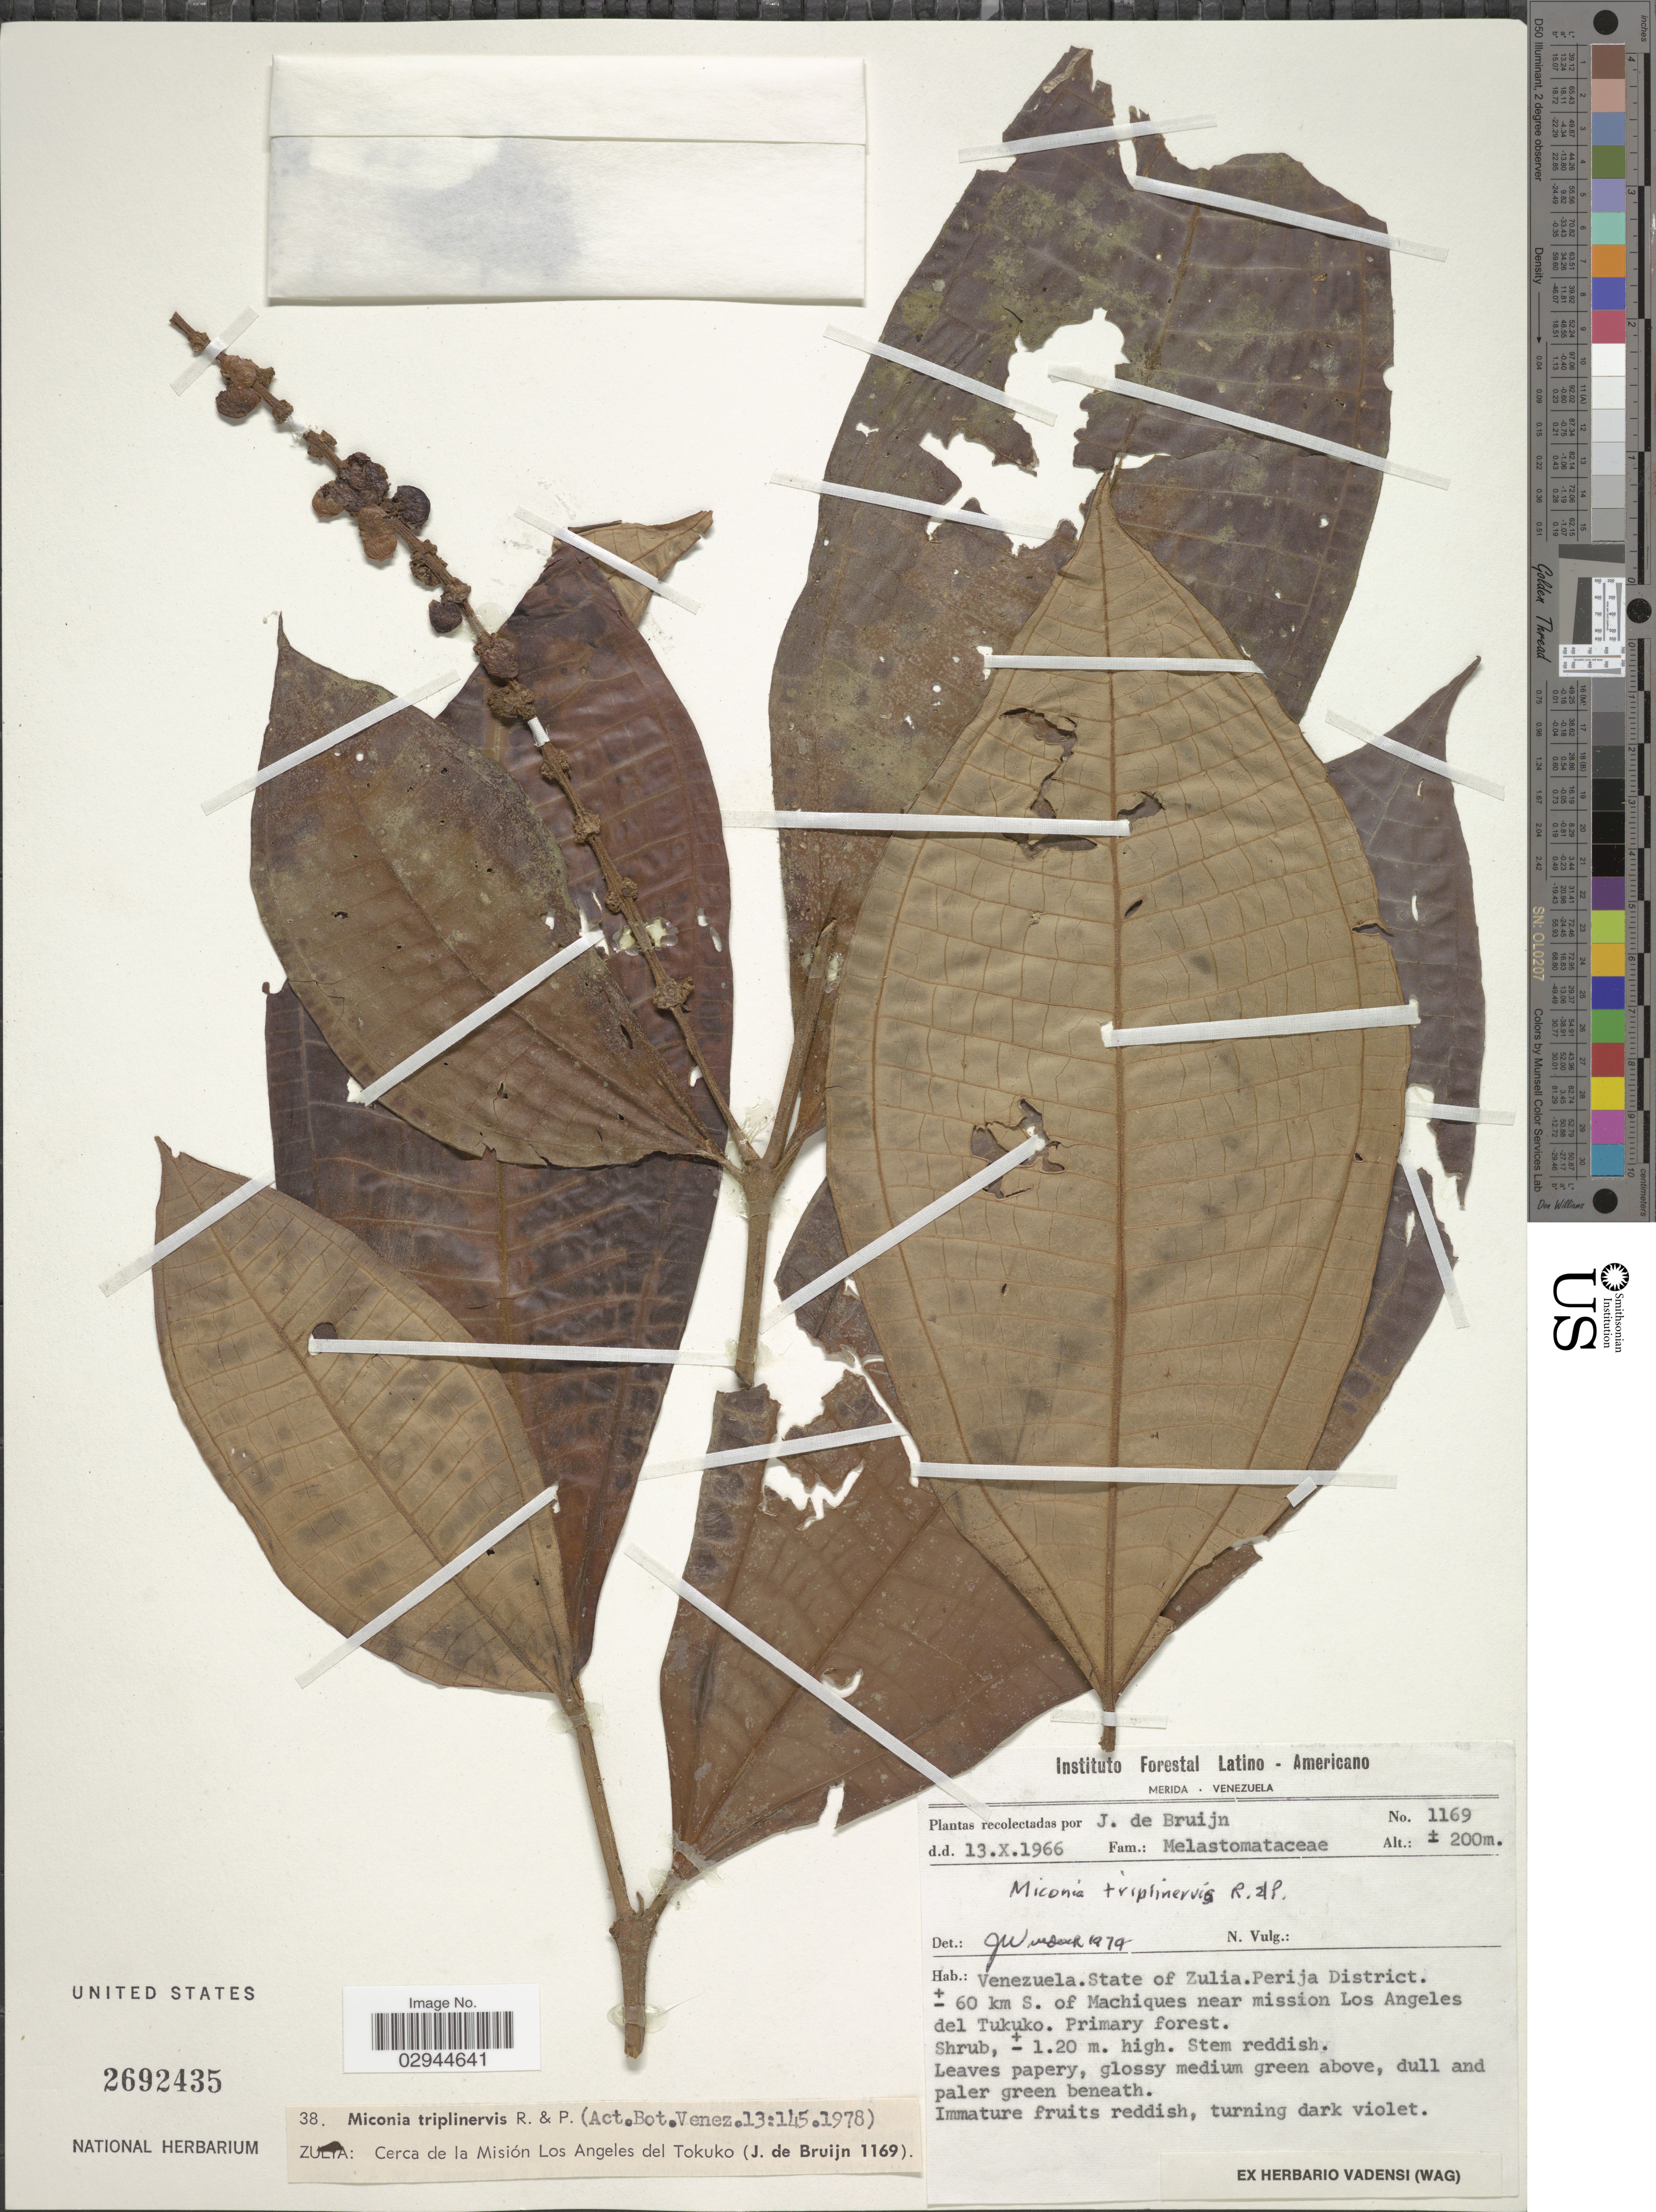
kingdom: Plantae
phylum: Tracheophyta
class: Magnoliopsida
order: Myrtales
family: Melastomataceae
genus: Miconia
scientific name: Miconia triplinervis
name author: Ruiz & Pav.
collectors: J. Bruijn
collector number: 1169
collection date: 1966-10-13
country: Venezuela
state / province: Zulia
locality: Perija District, ±60 km S. of Machiques near mission Los Angeles del Tukuko.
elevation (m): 200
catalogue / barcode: US 2692435